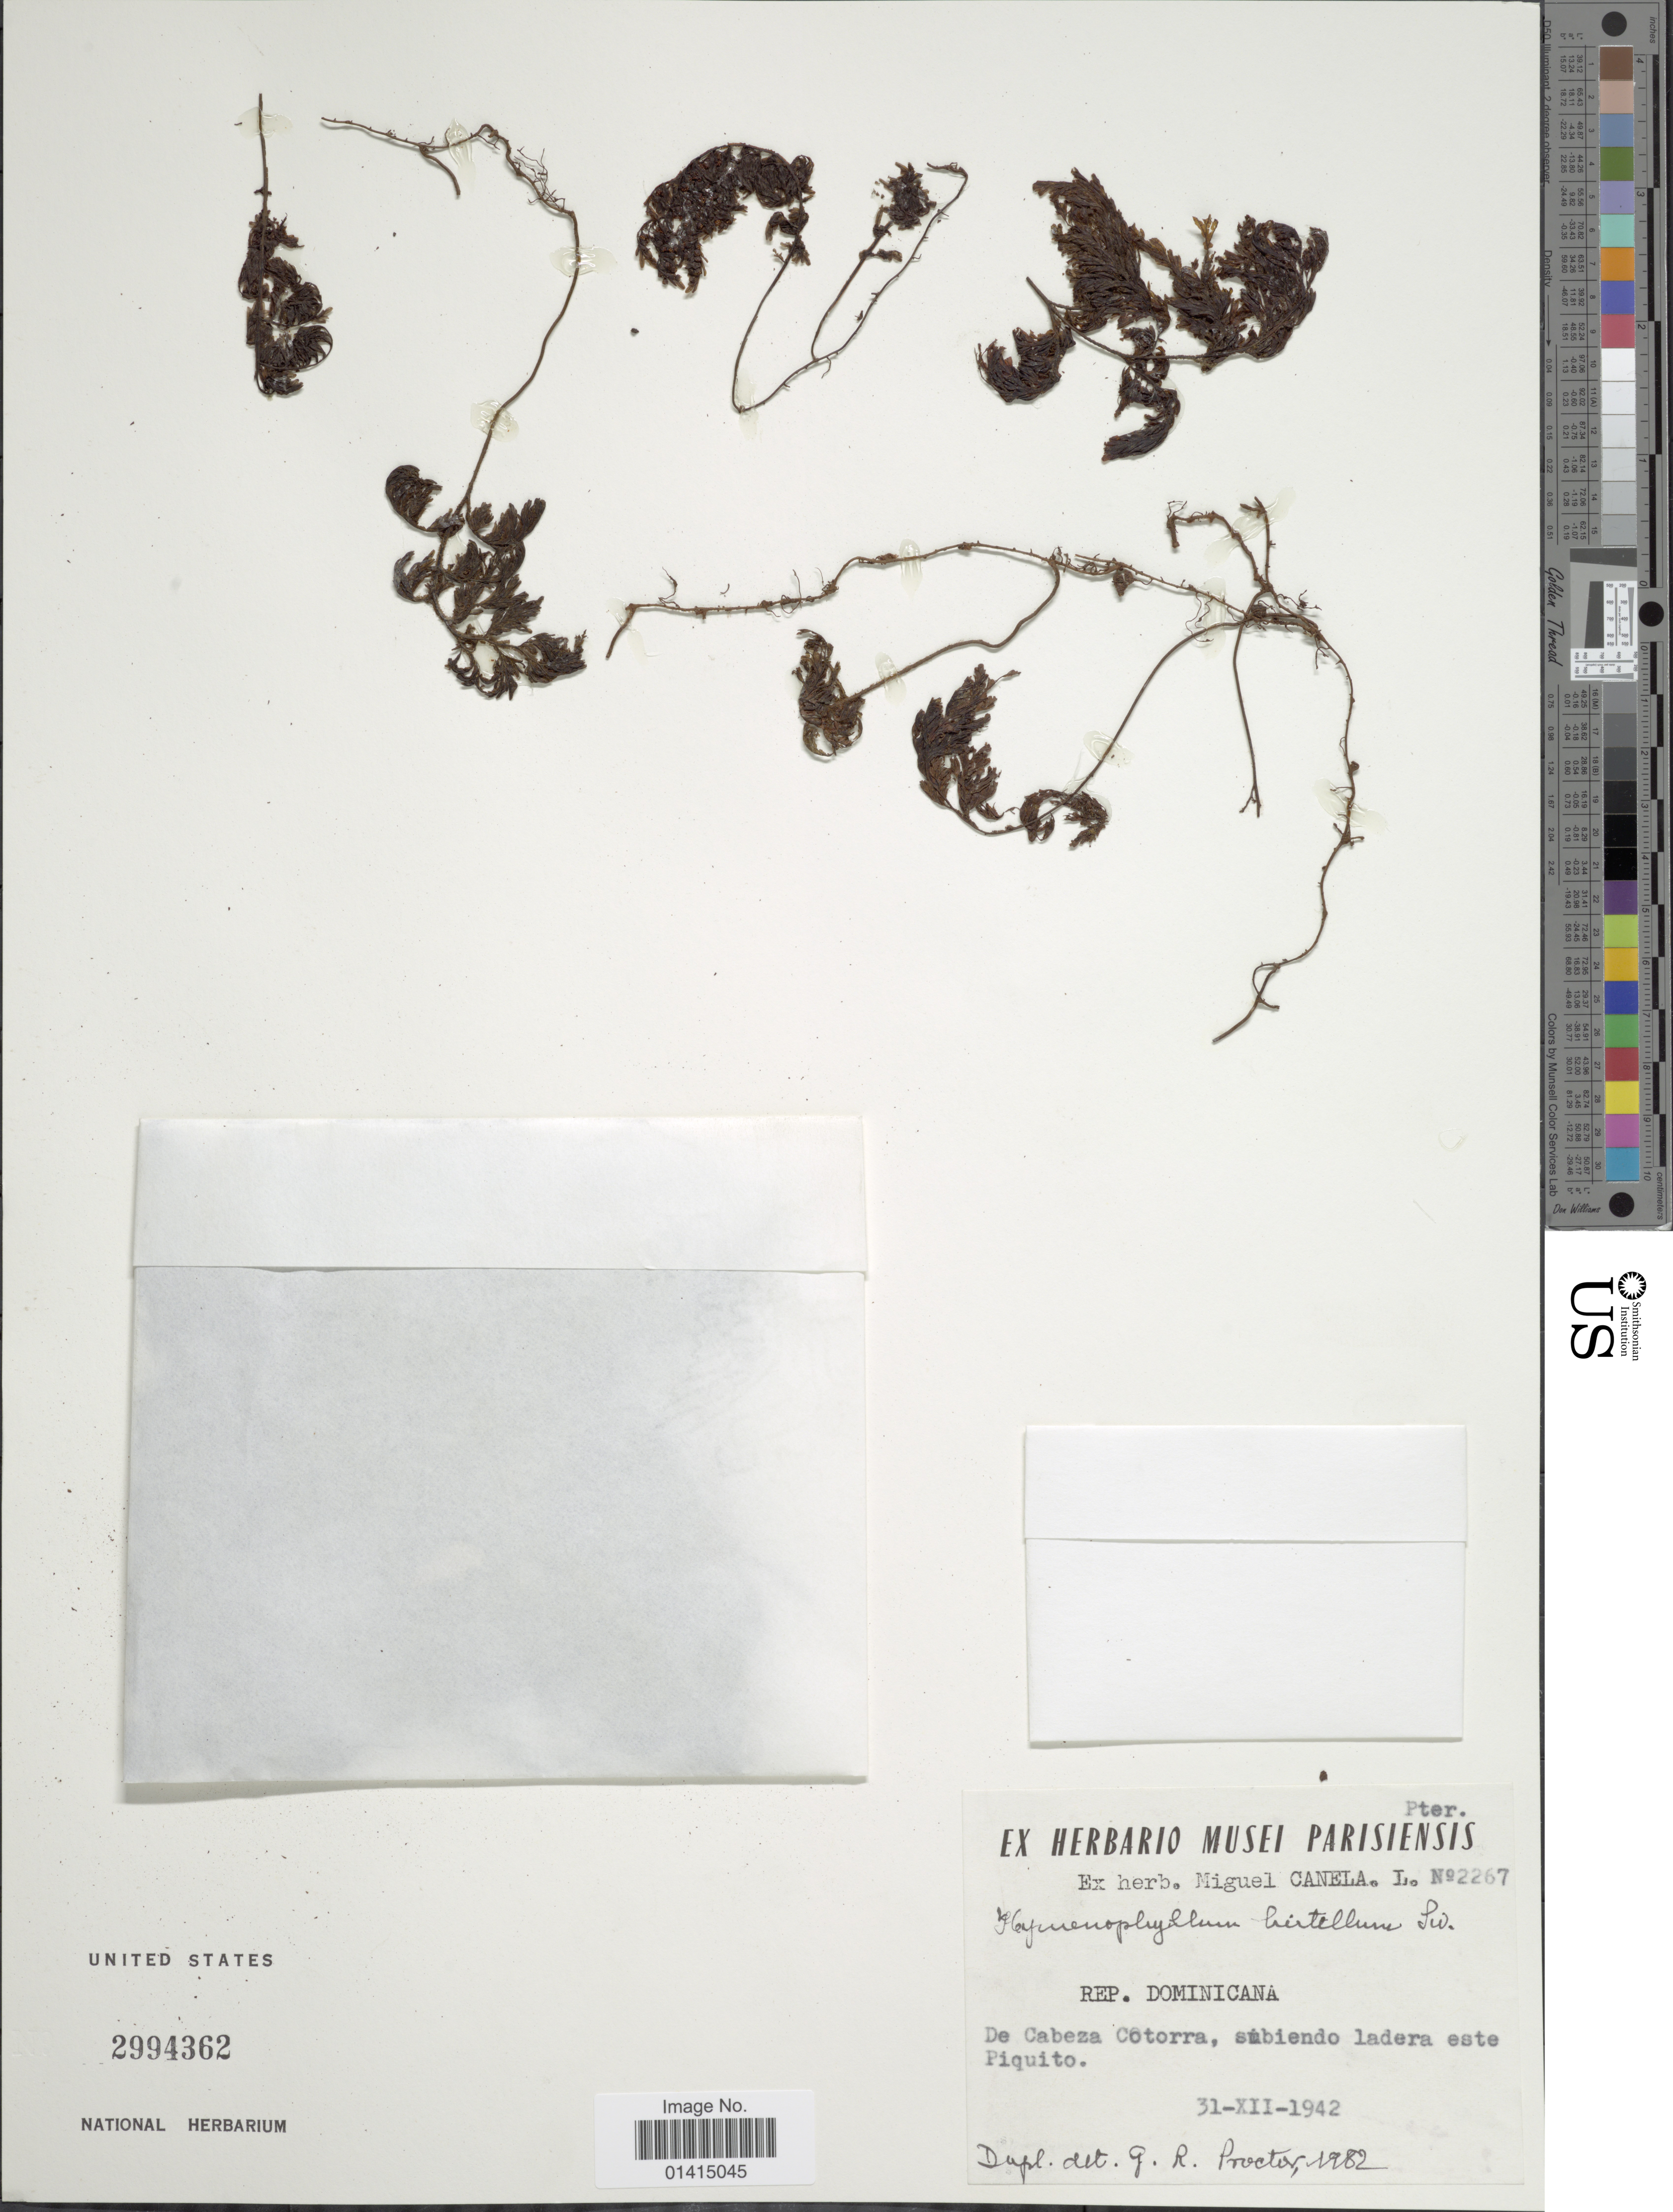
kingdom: Plantae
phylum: Tracheophyta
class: Polypodiopsida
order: Hymenophyllales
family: Hymenophyllaceae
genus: Hymenophyllum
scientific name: Hymenophyllum hirtellum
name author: Sw. in Schrad.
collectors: ex herb. M. Canela-L.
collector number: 2267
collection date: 1942-12-31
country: Dominica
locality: Rep. Dominica, De Cabeza Cotorra, subiendo ladera este Piquito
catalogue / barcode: US 2994362